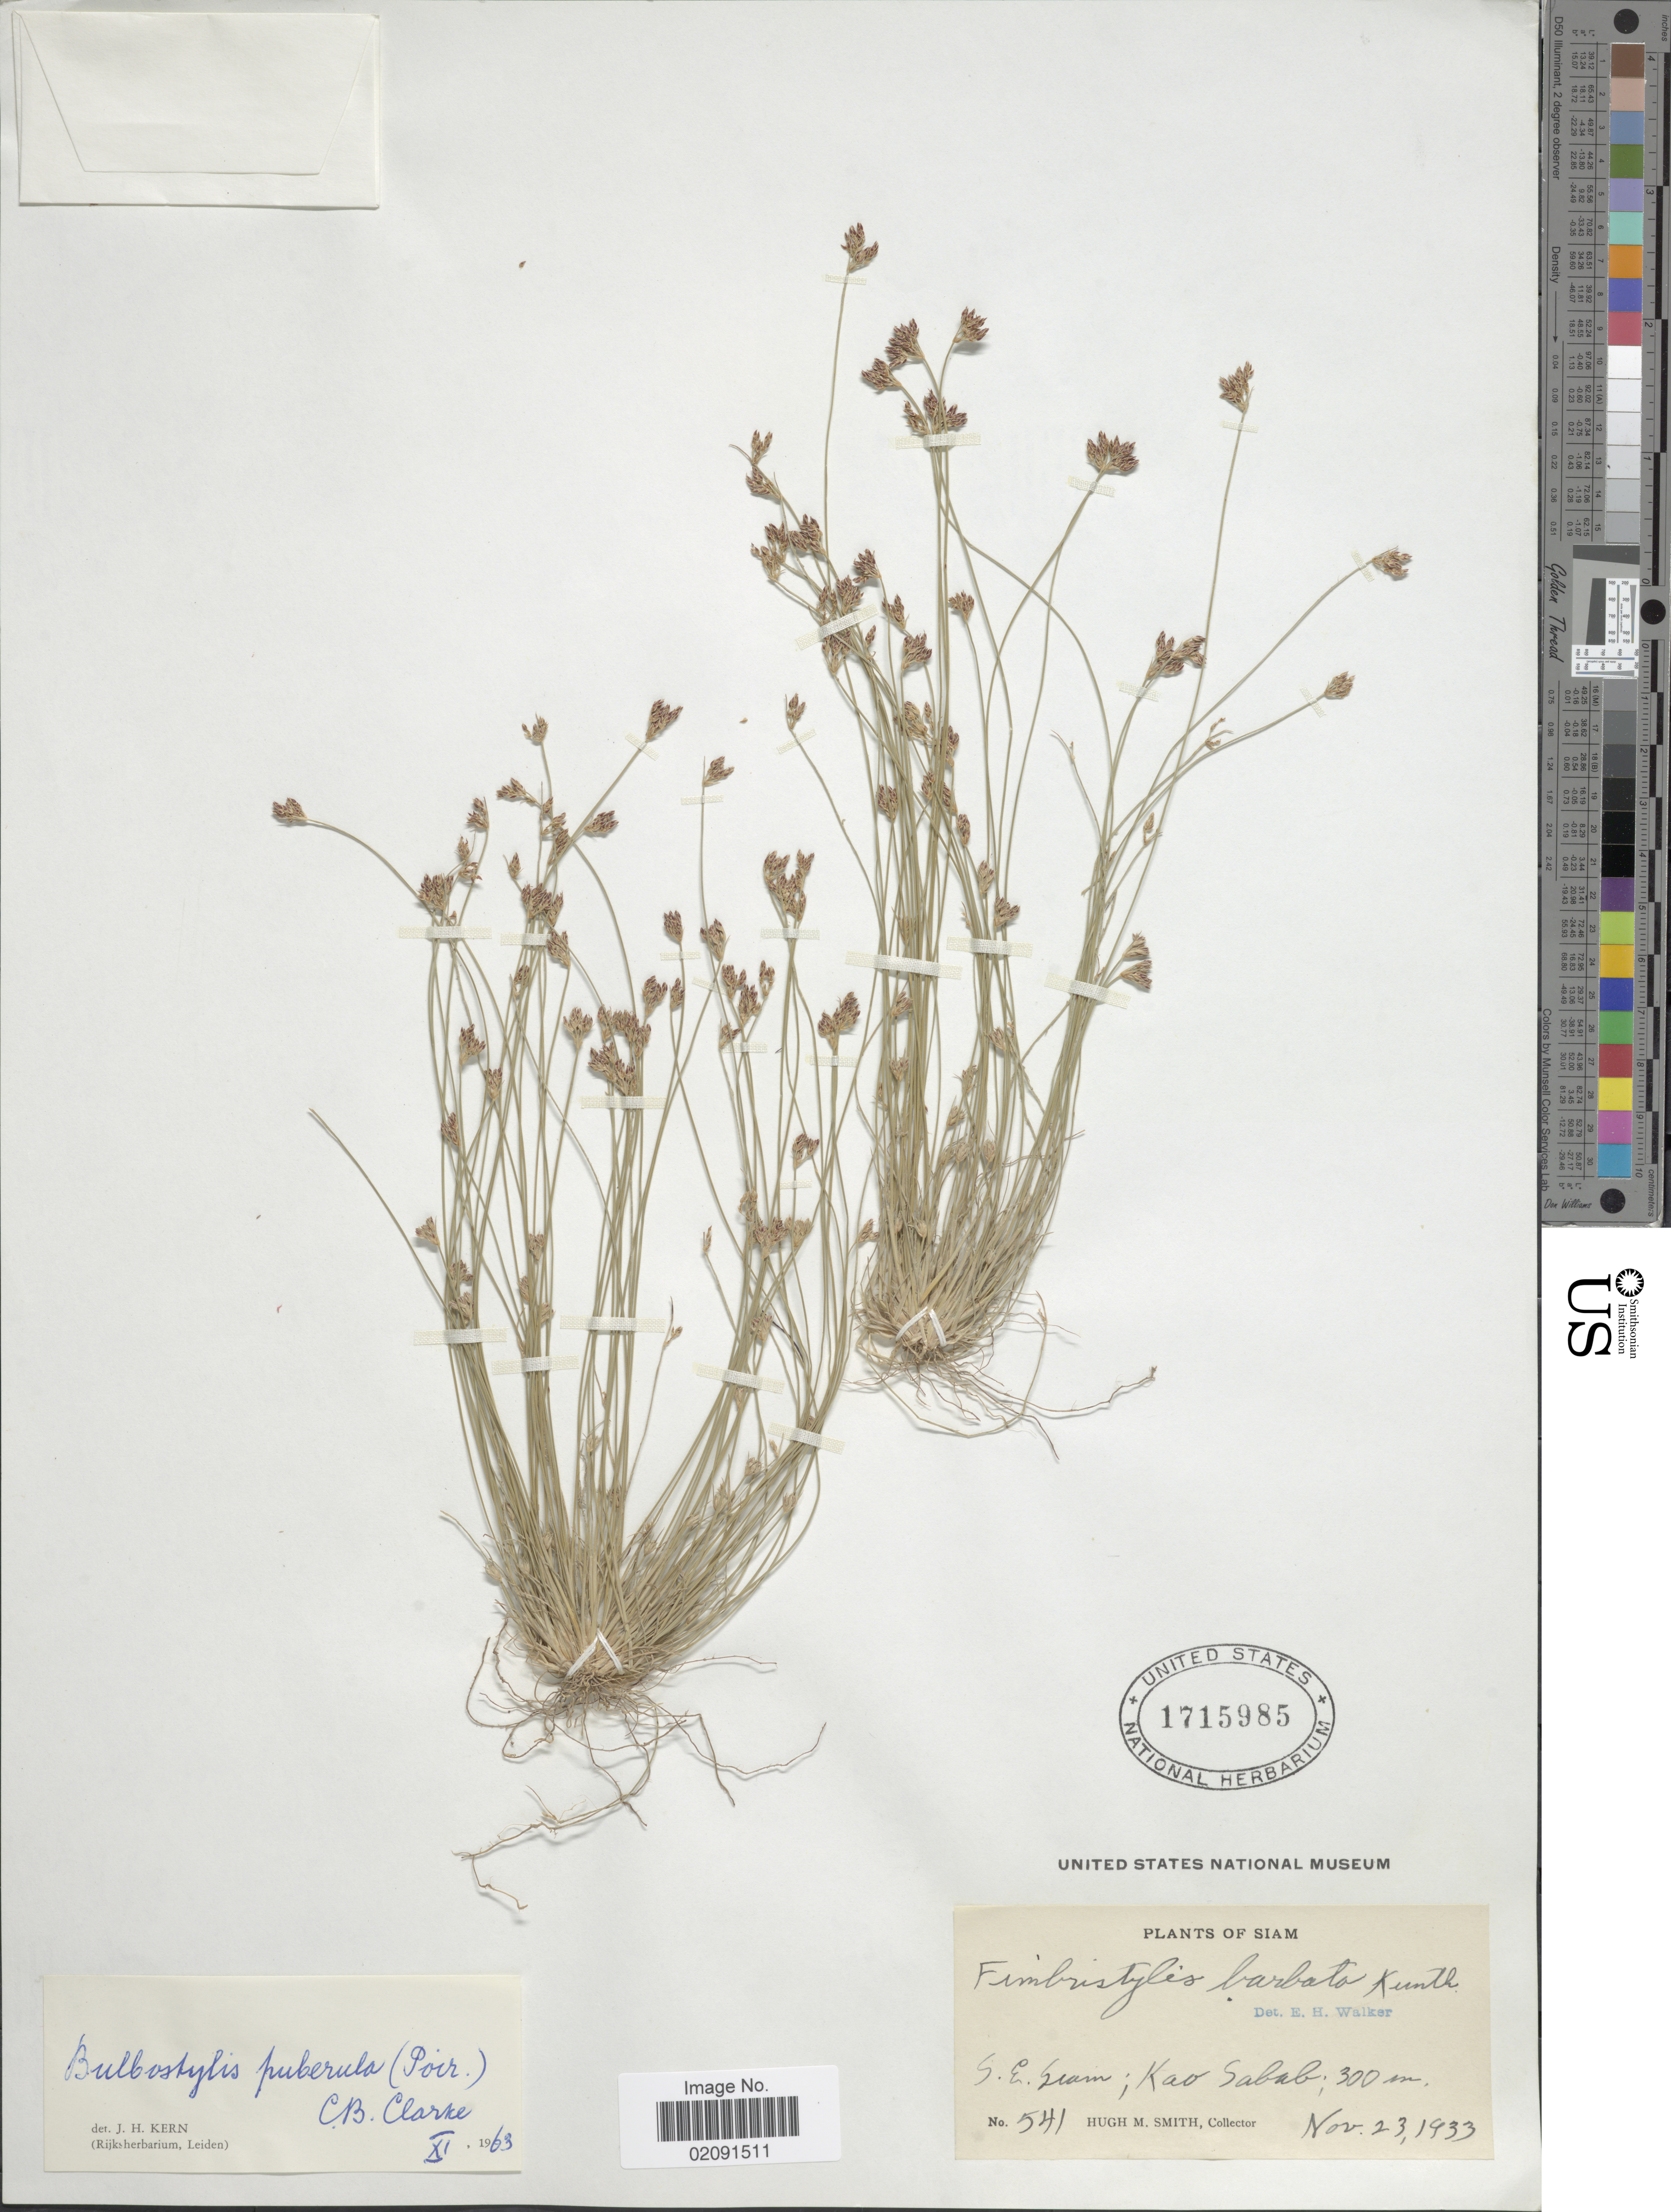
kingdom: Plantae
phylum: Tracheophyta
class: Liliopsida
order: Poales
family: Cyperaceae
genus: Bulbostylis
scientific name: Bulbostylis thouarsii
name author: (Roem. & Schult.) ex Veldkamp & Verloove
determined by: Strong, Mark T., (BOT), Smithsonian Institution - National Museum of Natural History (UNITED STATES)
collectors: H. M. Smith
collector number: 541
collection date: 1933-11-23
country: Thailand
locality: S.E. Siam; Kao Sabab.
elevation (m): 300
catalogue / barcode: US 1715985